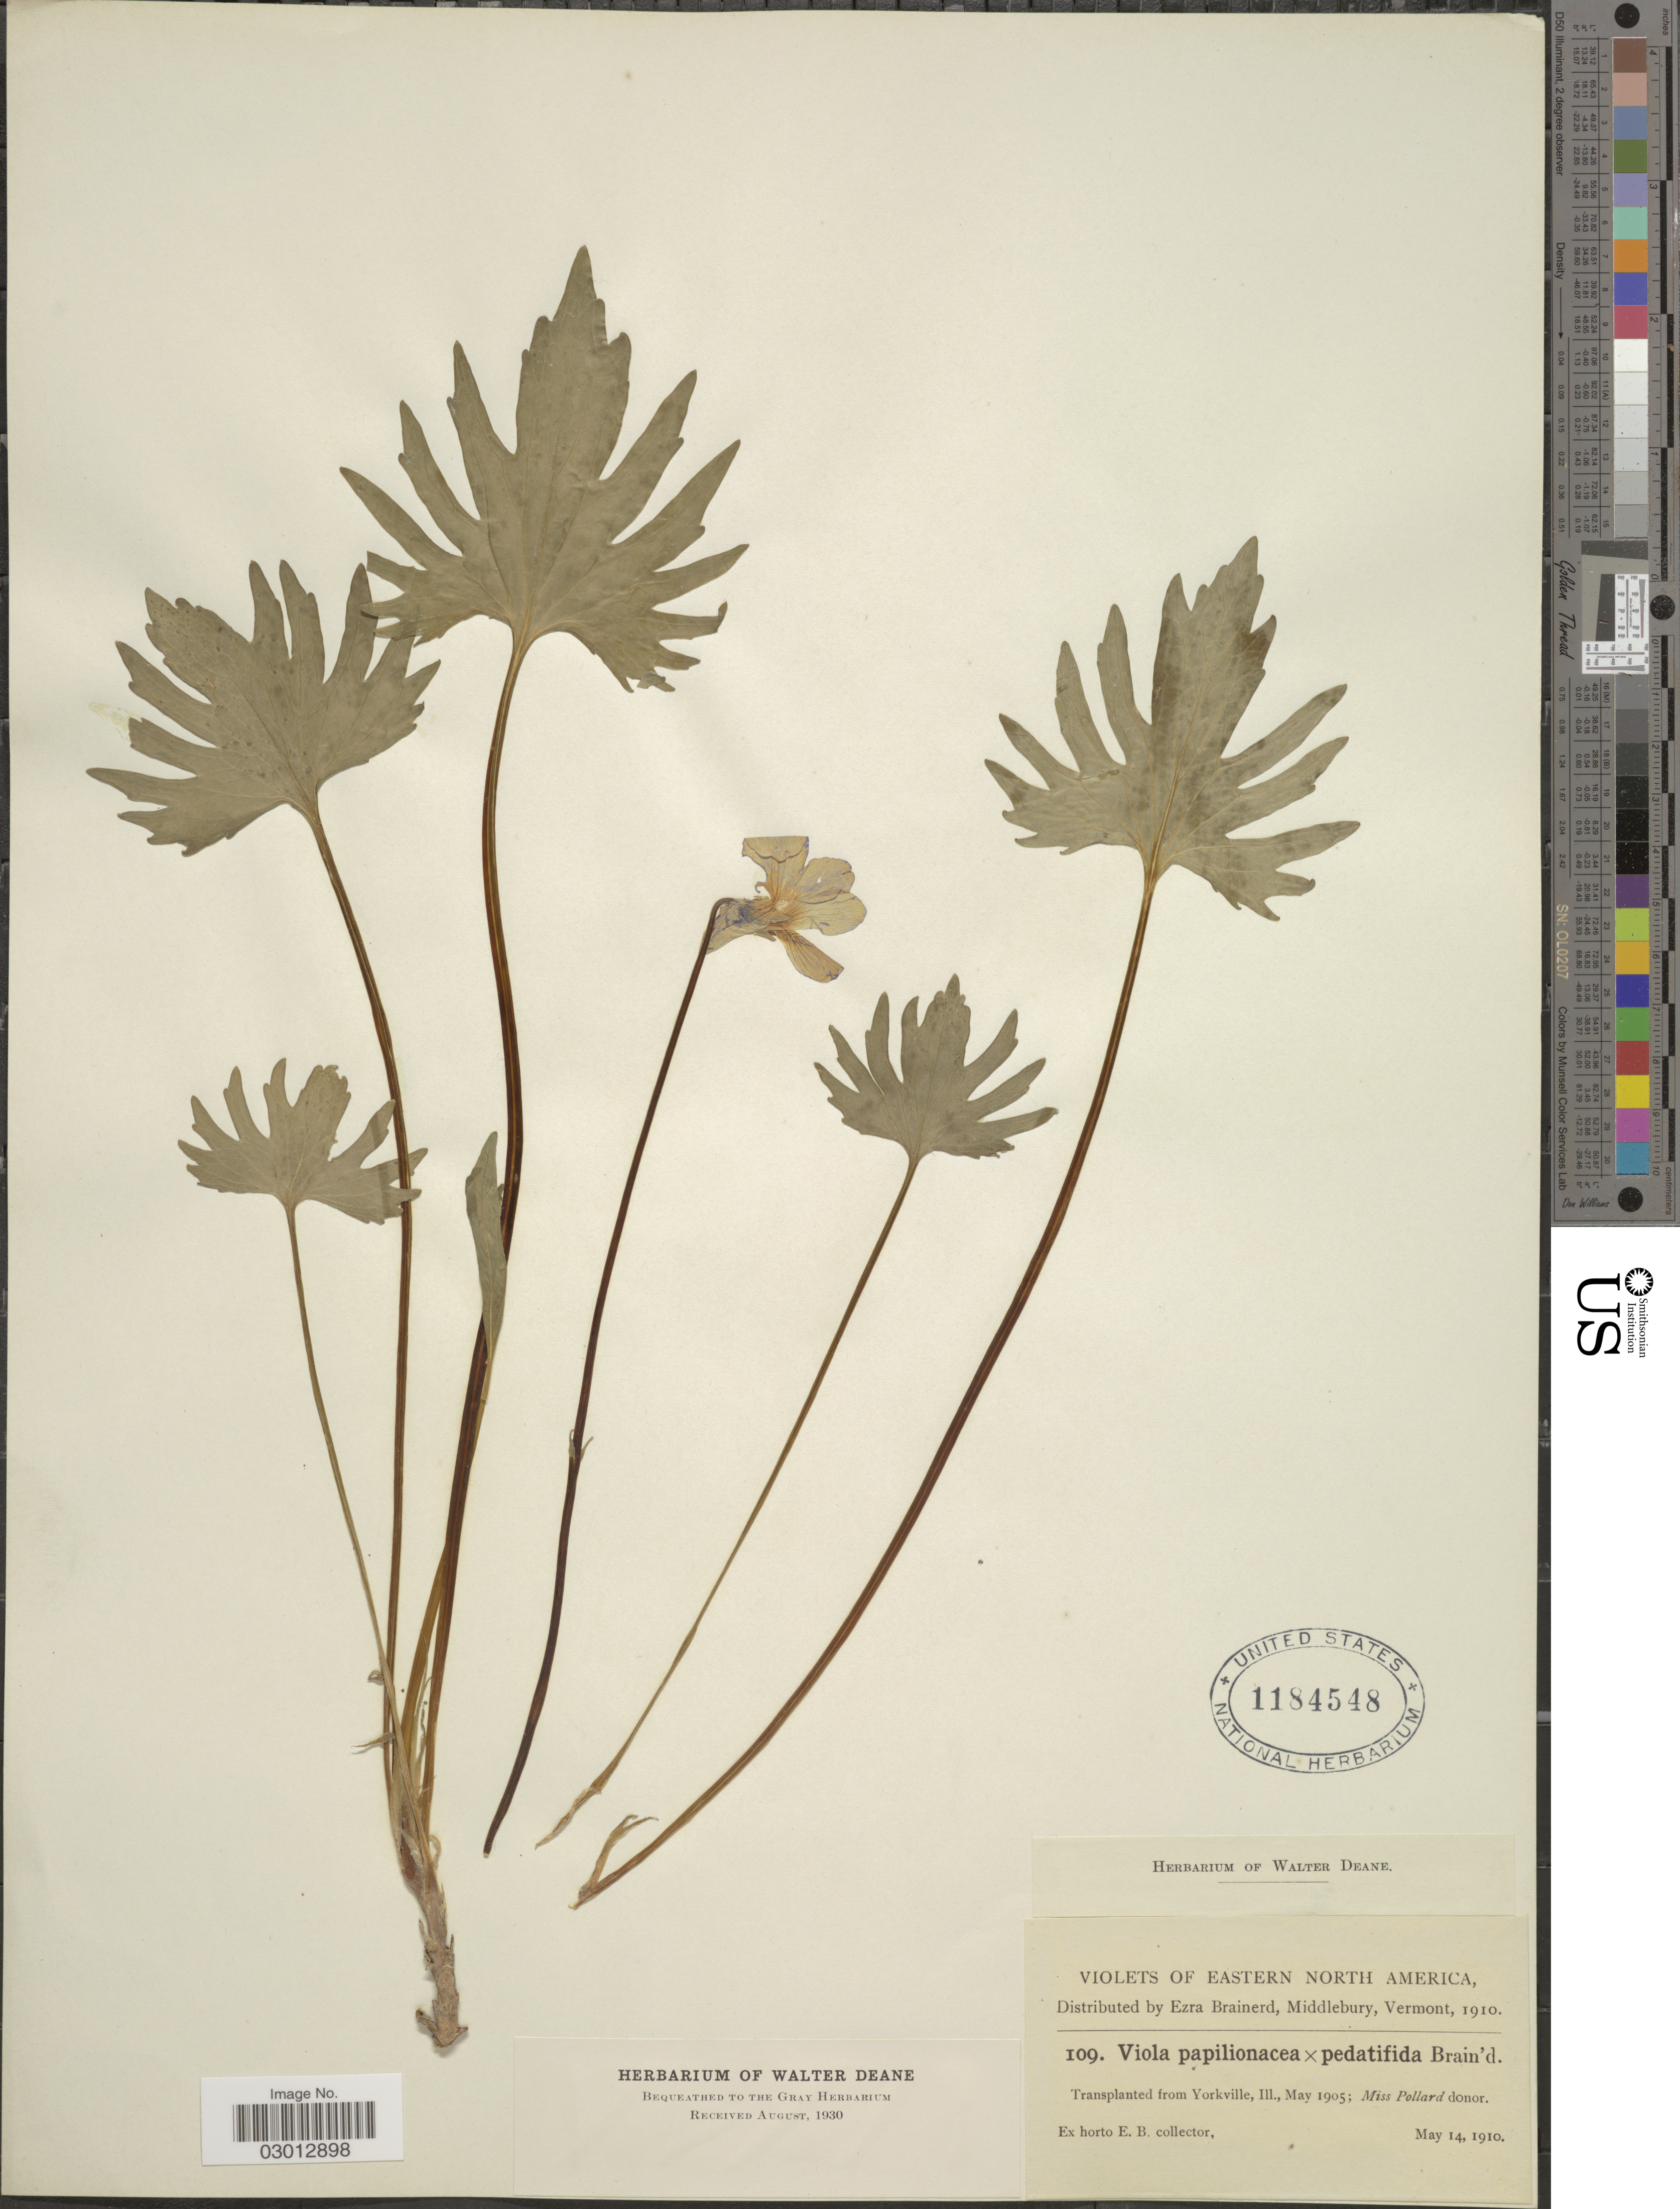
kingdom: Plantae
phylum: Tracheophyta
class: Magnoliopsida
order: Malpighiales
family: Violaceae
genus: Viola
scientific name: Viola papilionacea x V. pedatifida G. Don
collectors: ex herb. Ezra Brainerd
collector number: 109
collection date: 1910-05-14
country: United States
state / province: Illinois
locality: Eastern North America. Transplanted from Yorkville, Ill.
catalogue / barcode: US 1184548